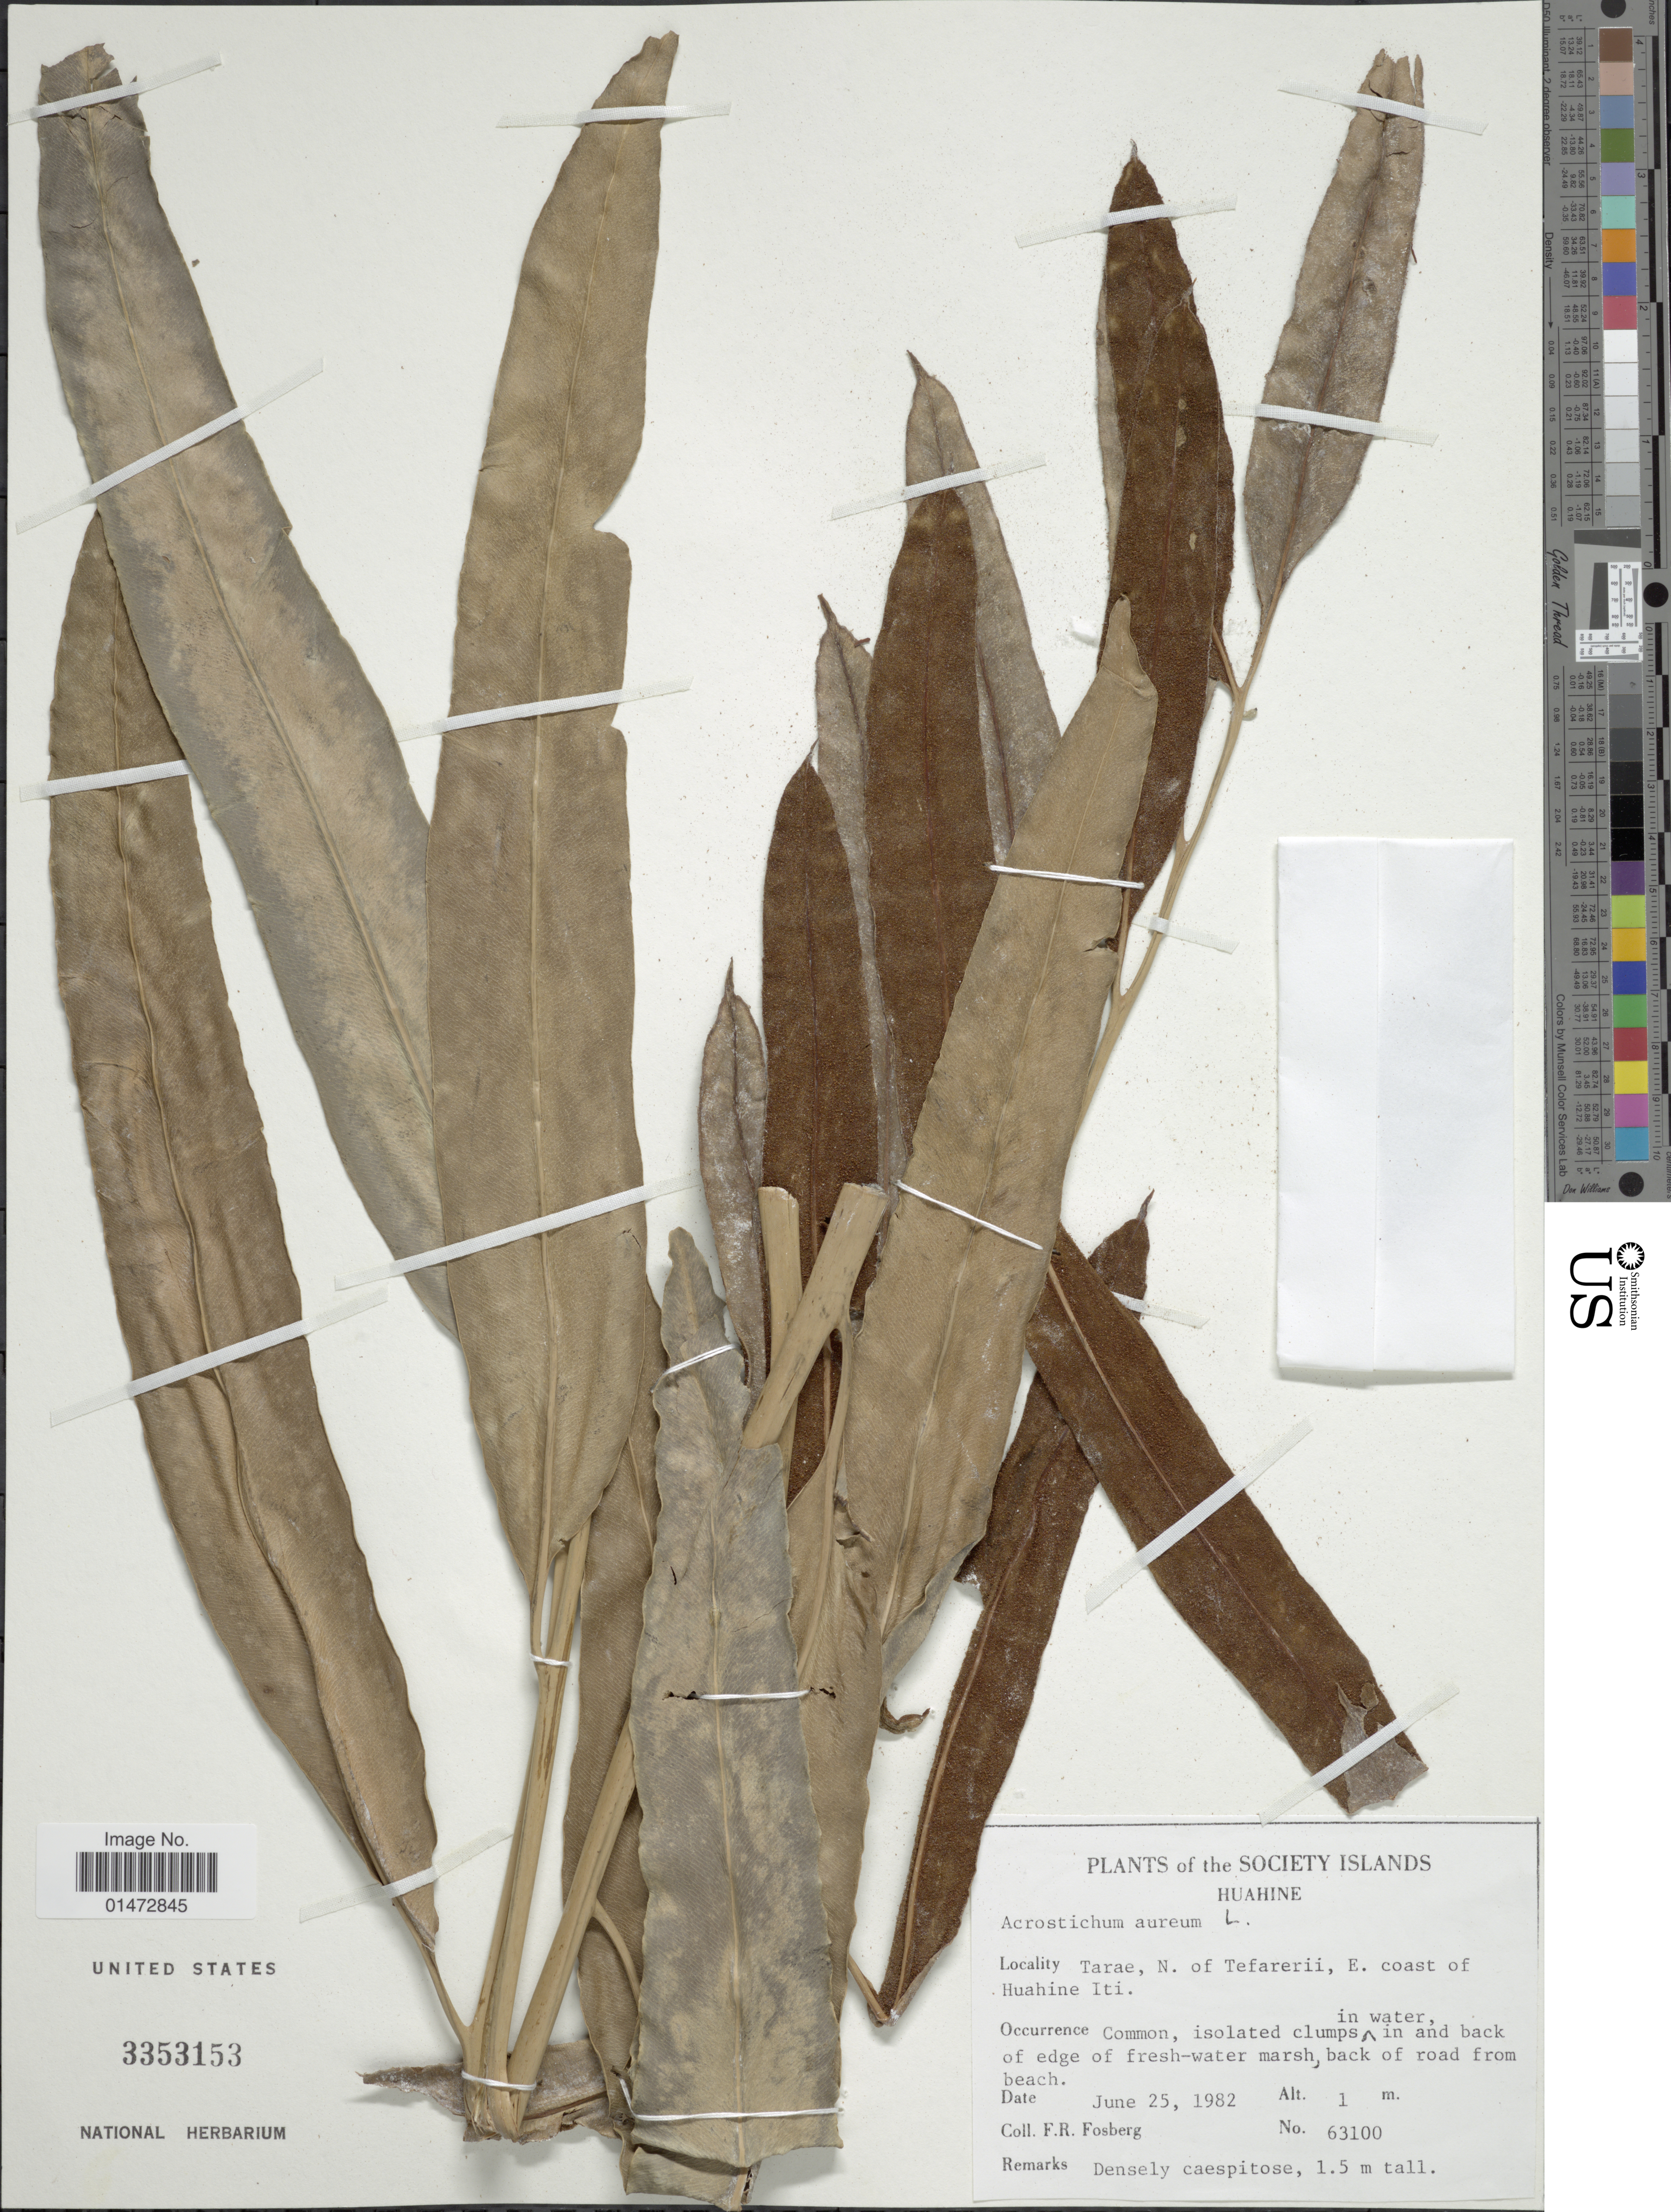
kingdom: Plantae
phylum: Tracheophyta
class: Polypodiopsida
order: Polypodiales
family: Pteridaceae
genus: Acrostichum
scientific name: Acrostichum aureum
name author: L.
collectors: F. R. Fosberg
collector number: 63100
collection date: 1982-06-25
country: French Polynesia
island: Huahine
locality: Society Islands. Huahine. Tarae, N. of Tefarerii, E. coast of Huahine Ite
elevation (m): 1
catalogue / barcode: US 3353153